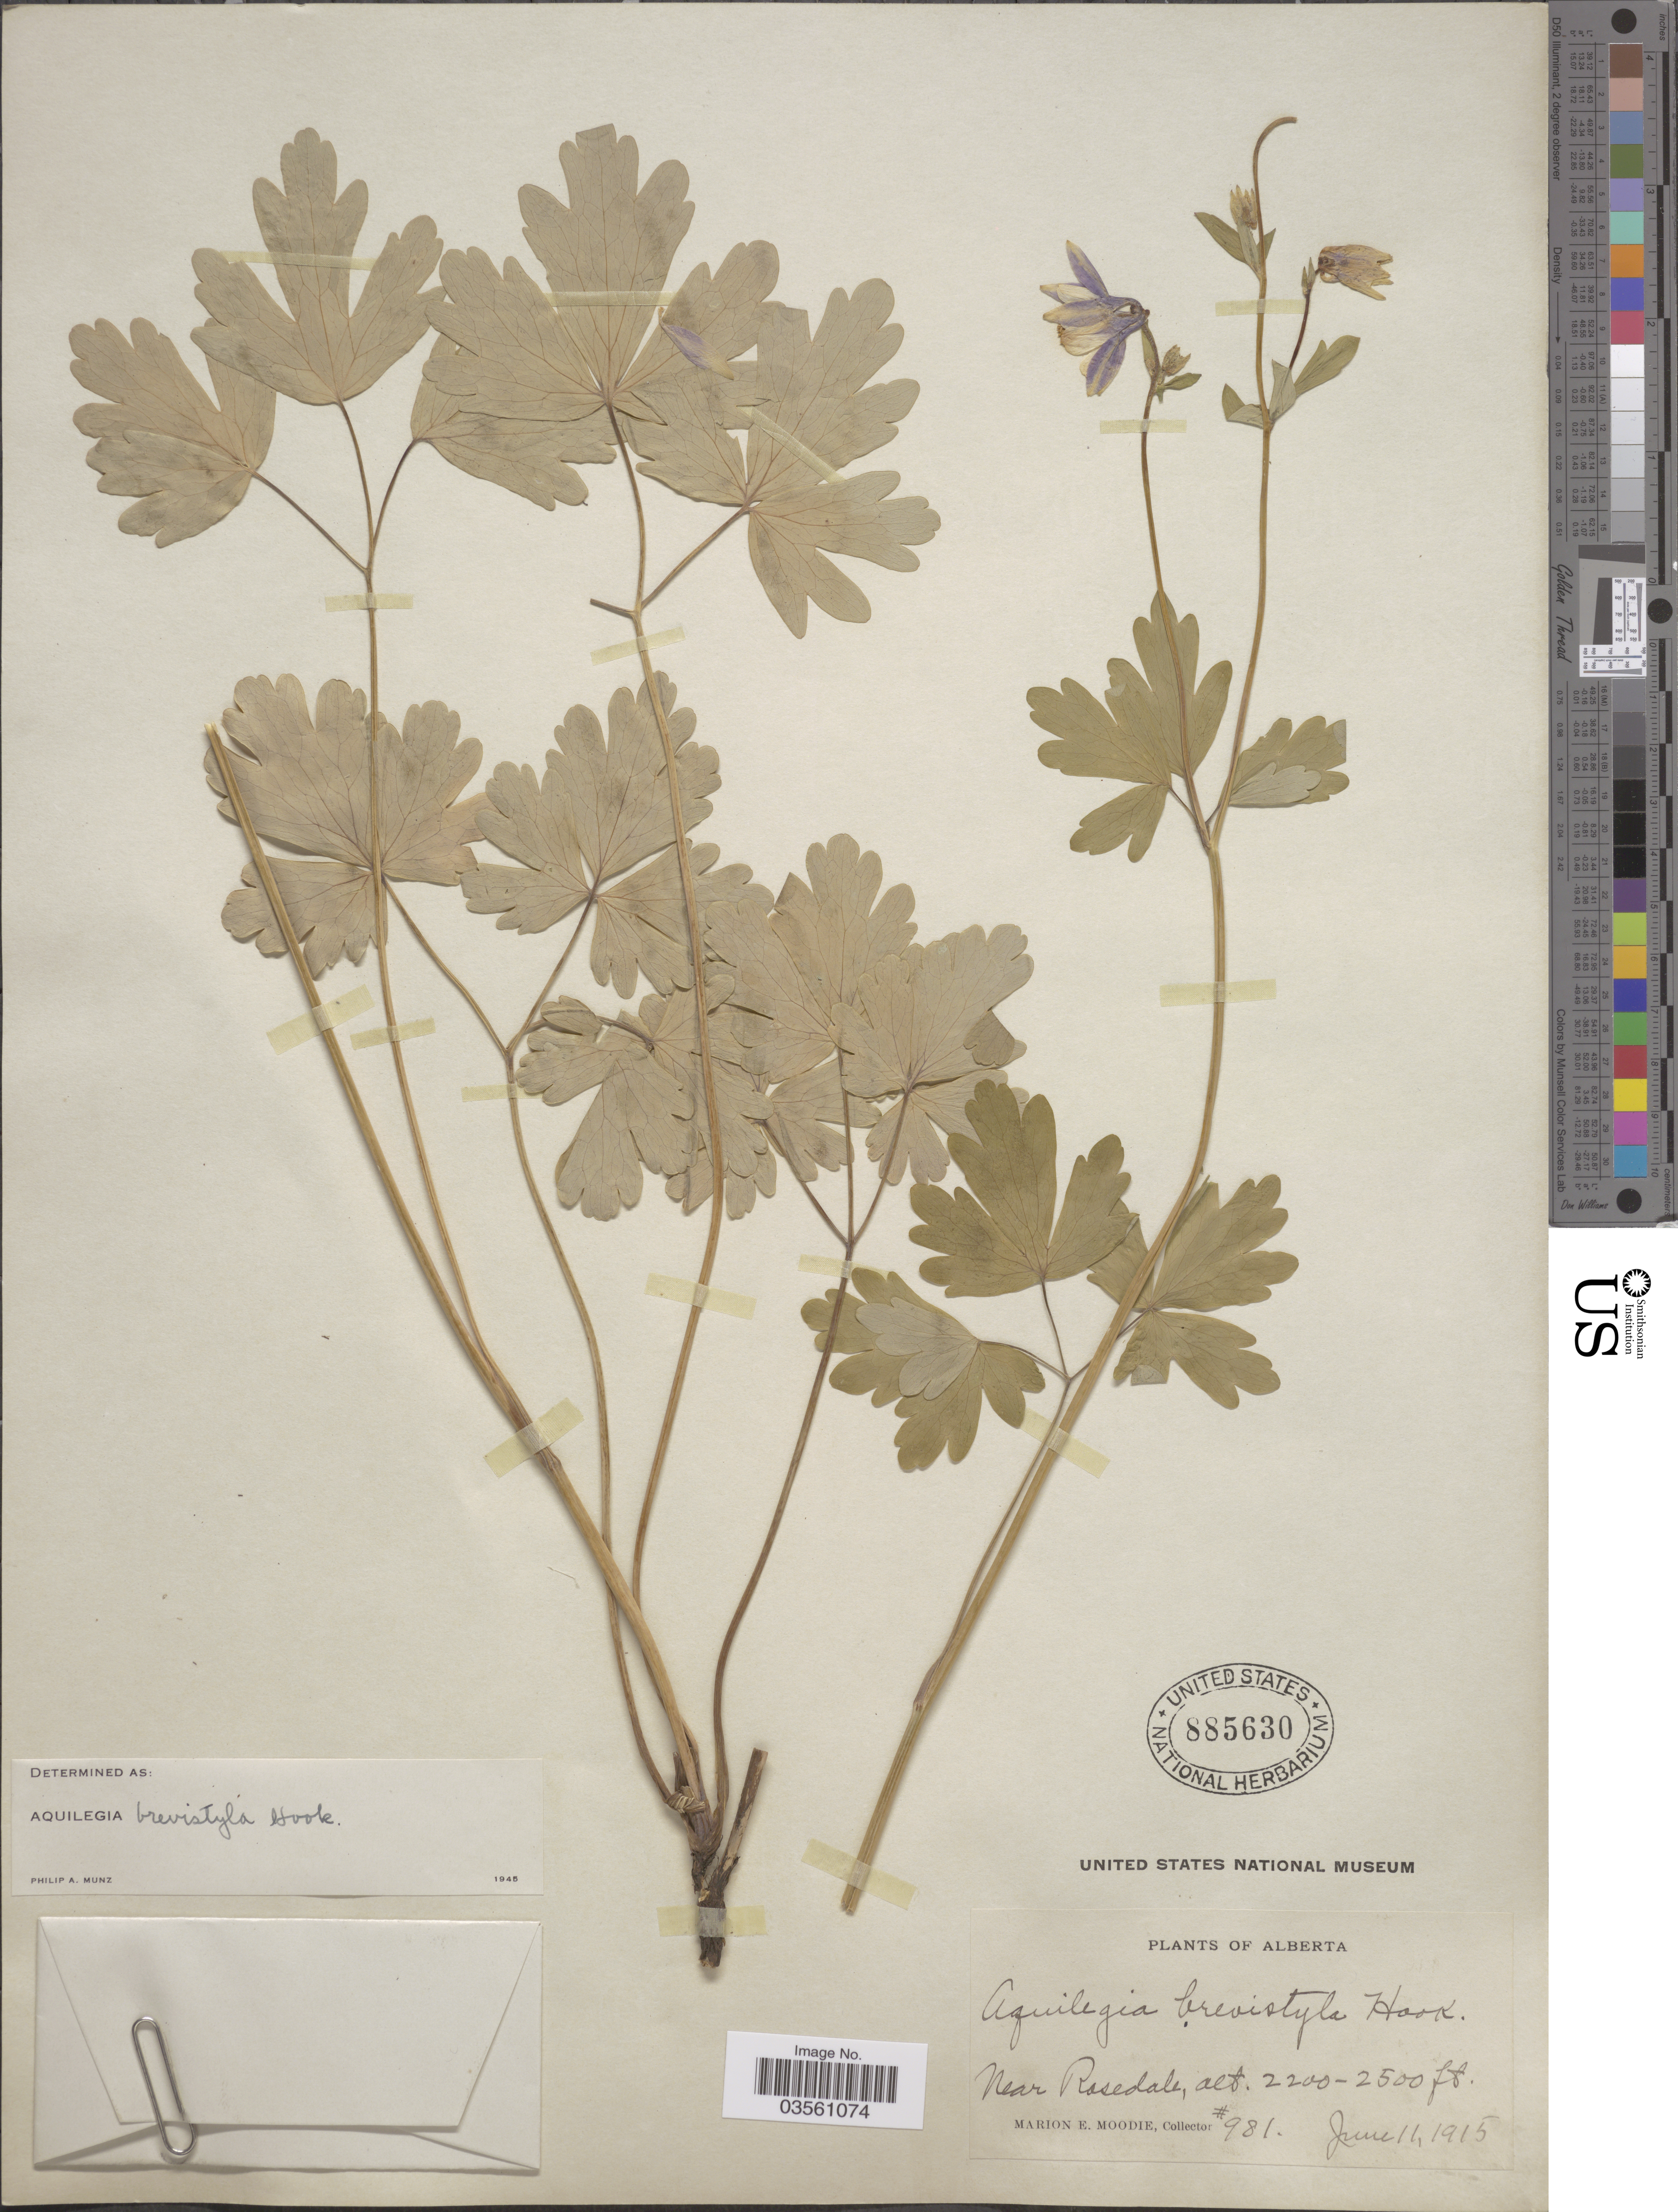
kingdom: Plantae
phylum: Tracheophyta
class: Magnoliopsida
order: Ranunculales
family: Ranunculaceae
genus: Aquilegia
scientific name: Aquilegia brevistyla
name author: Hook.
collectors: M. E. Moodie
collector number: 981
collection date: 1915-06-11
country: Canada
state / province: Alberta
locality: Near Rosedale.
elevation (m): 671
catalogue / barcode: US 885630